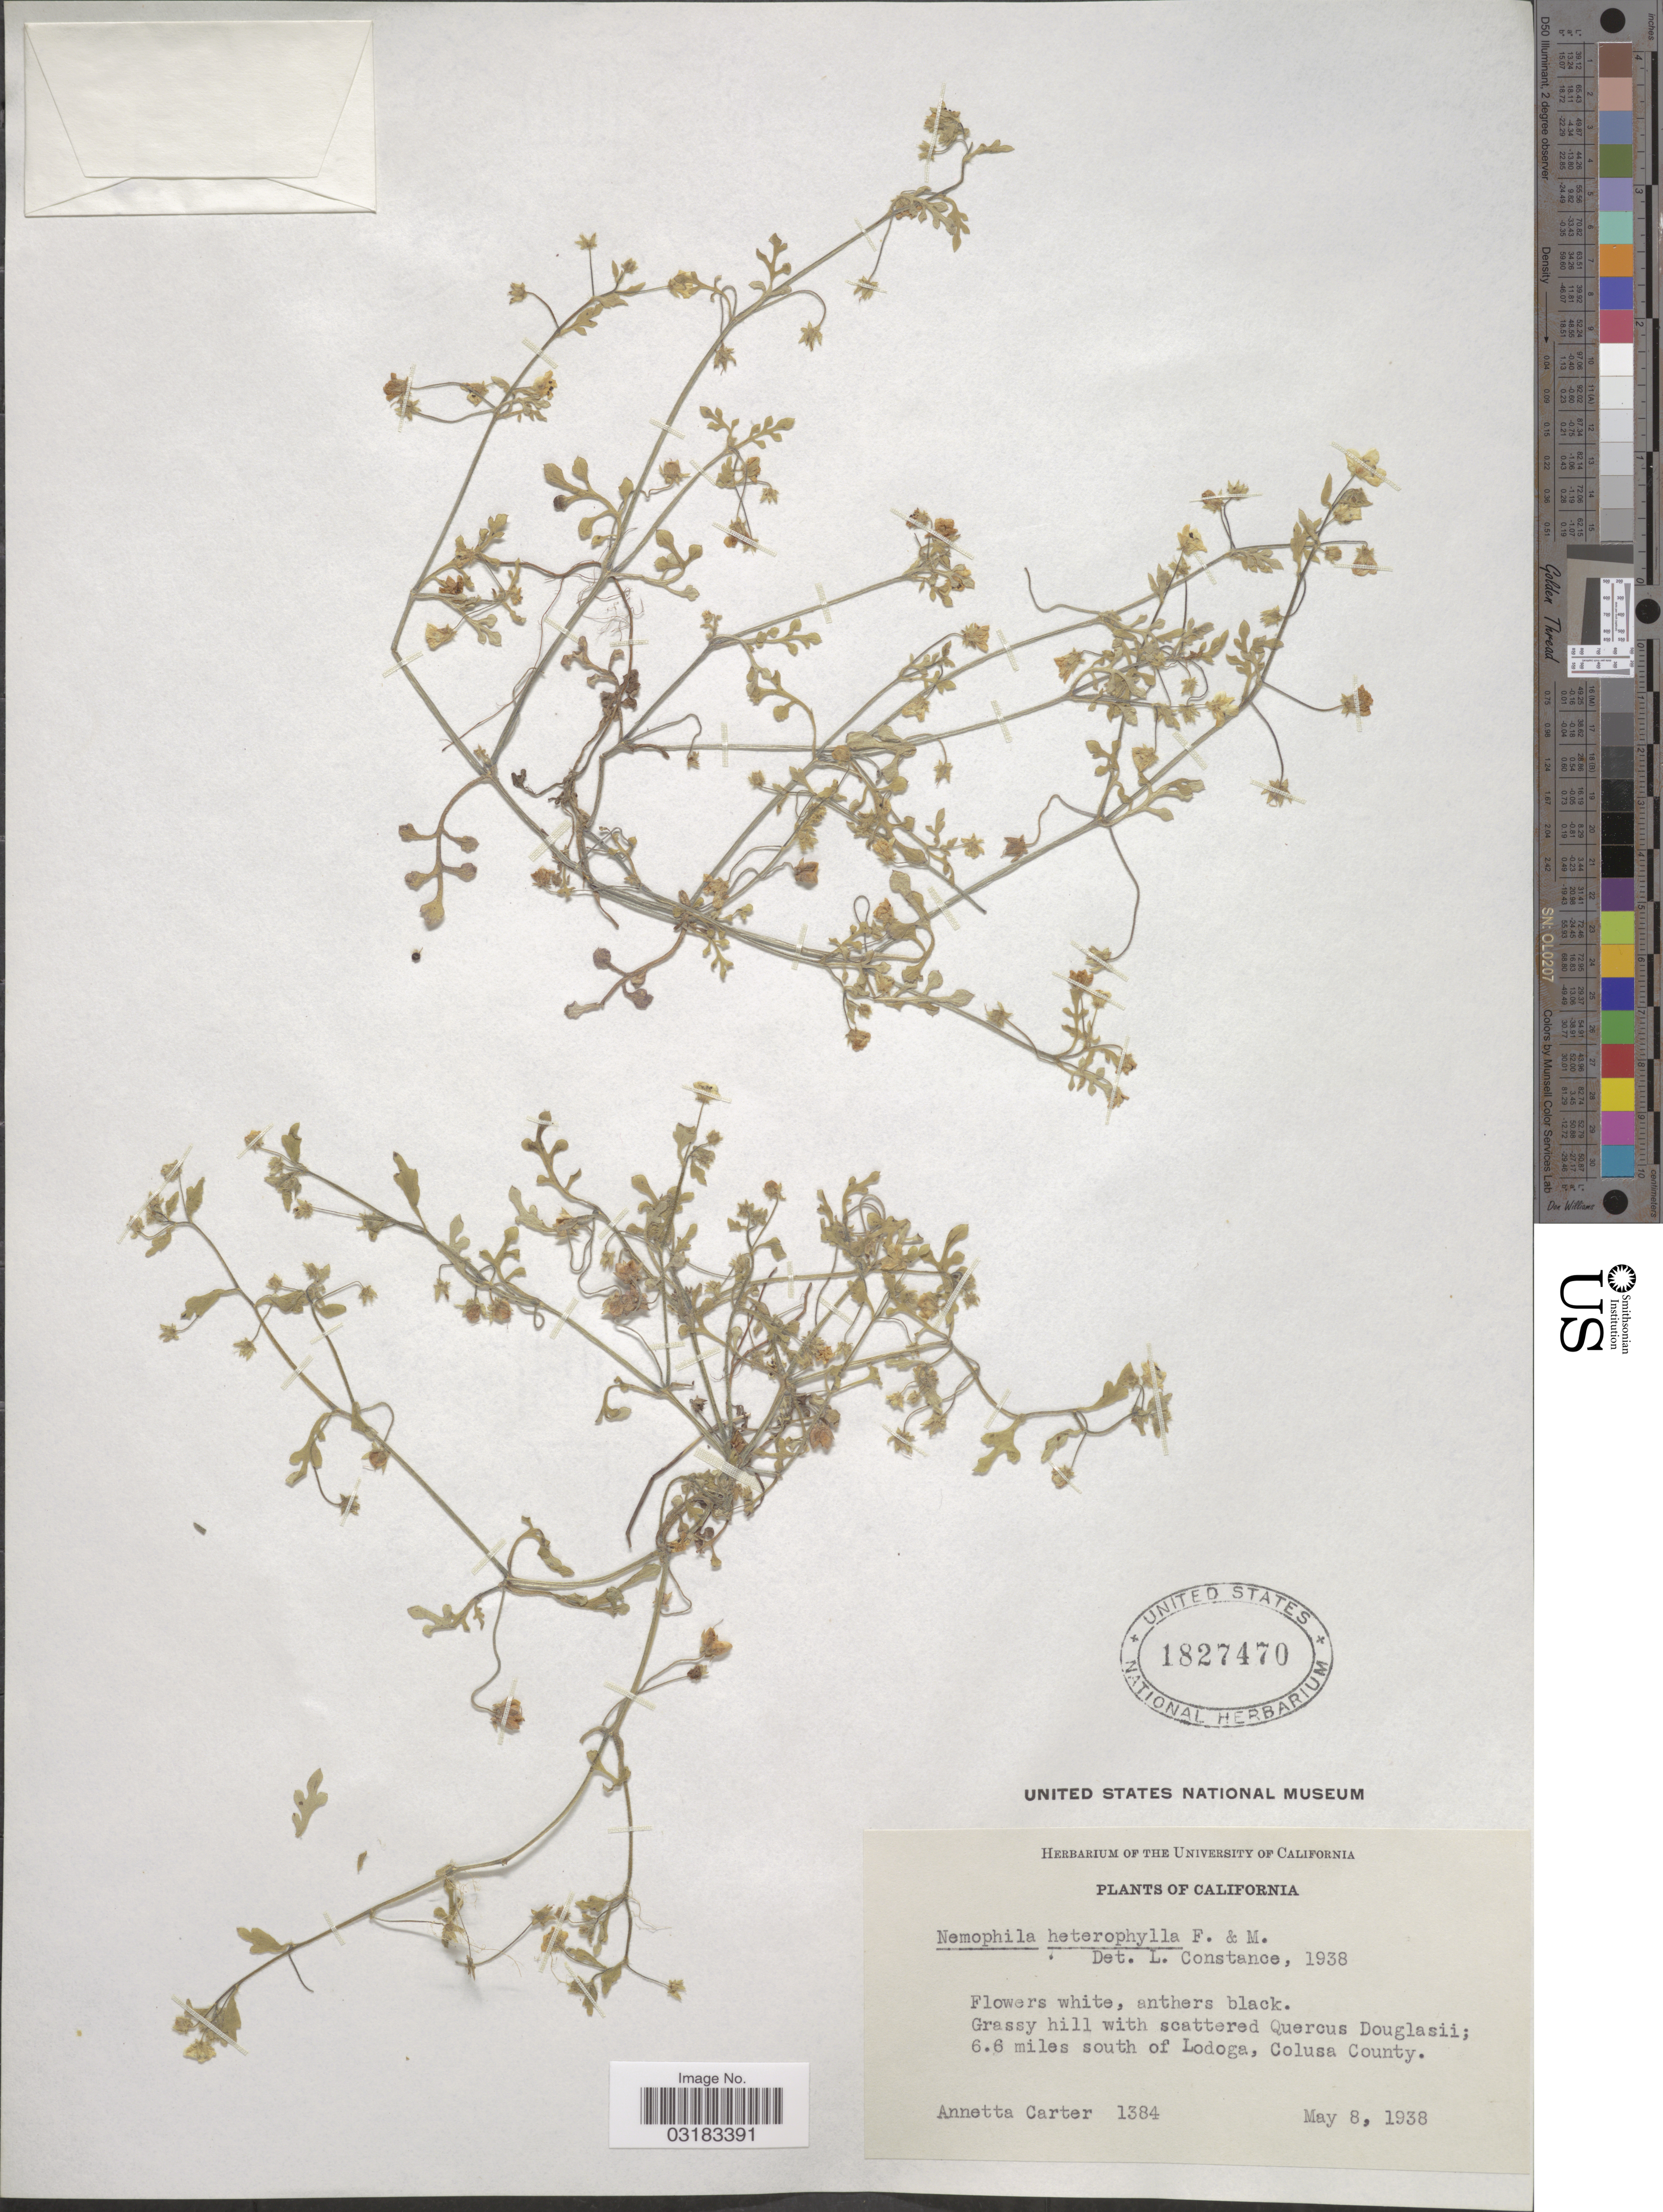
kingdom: Plantae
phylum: Tracheophyta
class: Magnoliopsida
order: Boraginales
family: Hydrophyllaceae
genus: Nemophila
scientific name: Nemophila heterophylla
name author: Fisch. & C.A. Mey.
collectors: A. Carter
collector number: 1384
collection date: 1938-05-08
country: United States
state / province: California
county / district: Colusa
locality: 6.6 miles south of Lodoga, Colusa County.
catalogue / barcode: US 1827470